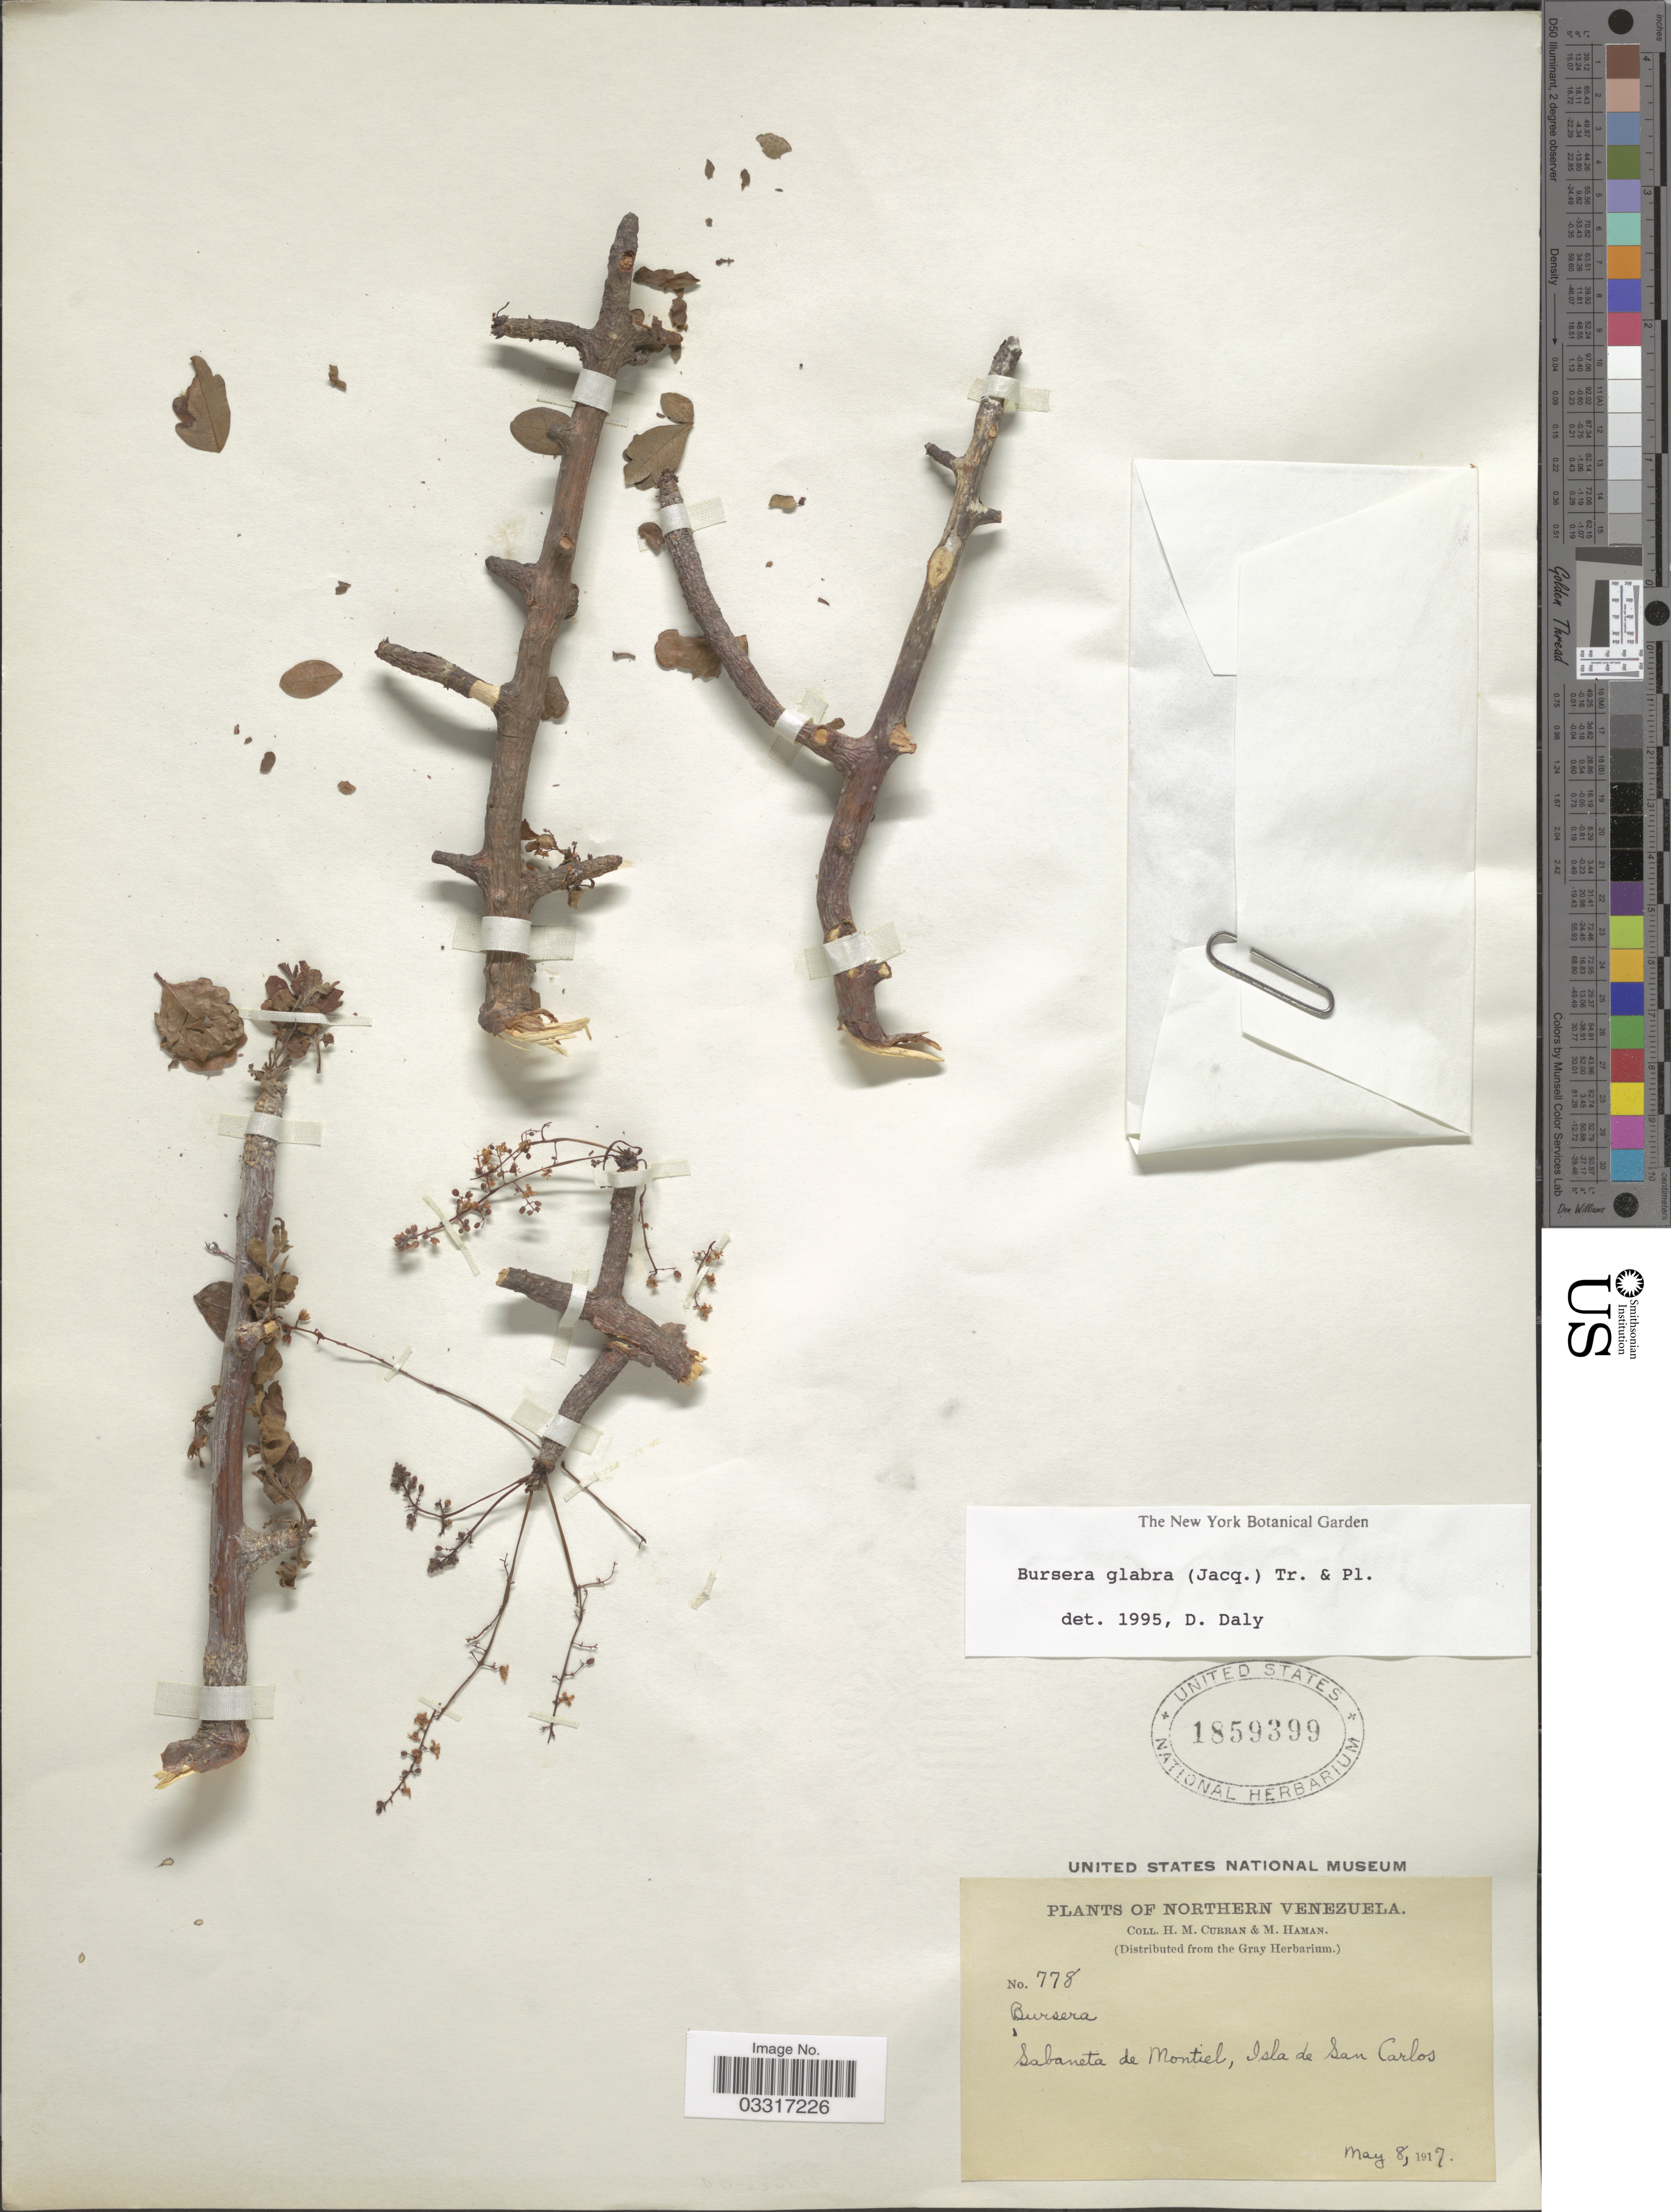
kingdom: Plantae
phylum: Tracheophyta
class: Magnoliopsida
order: Sapindales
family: Burseraceae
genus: Bursera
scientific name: Bursera glabra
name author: (Jacq.) Triana & Planch.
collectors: H. M. Curran & M. Haman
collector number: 778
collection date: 1917-05-08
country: Venezuela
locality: Northern Venezuela. Sabaneta de Montiel, Isla de San Carlos.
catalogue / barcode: US 1859399